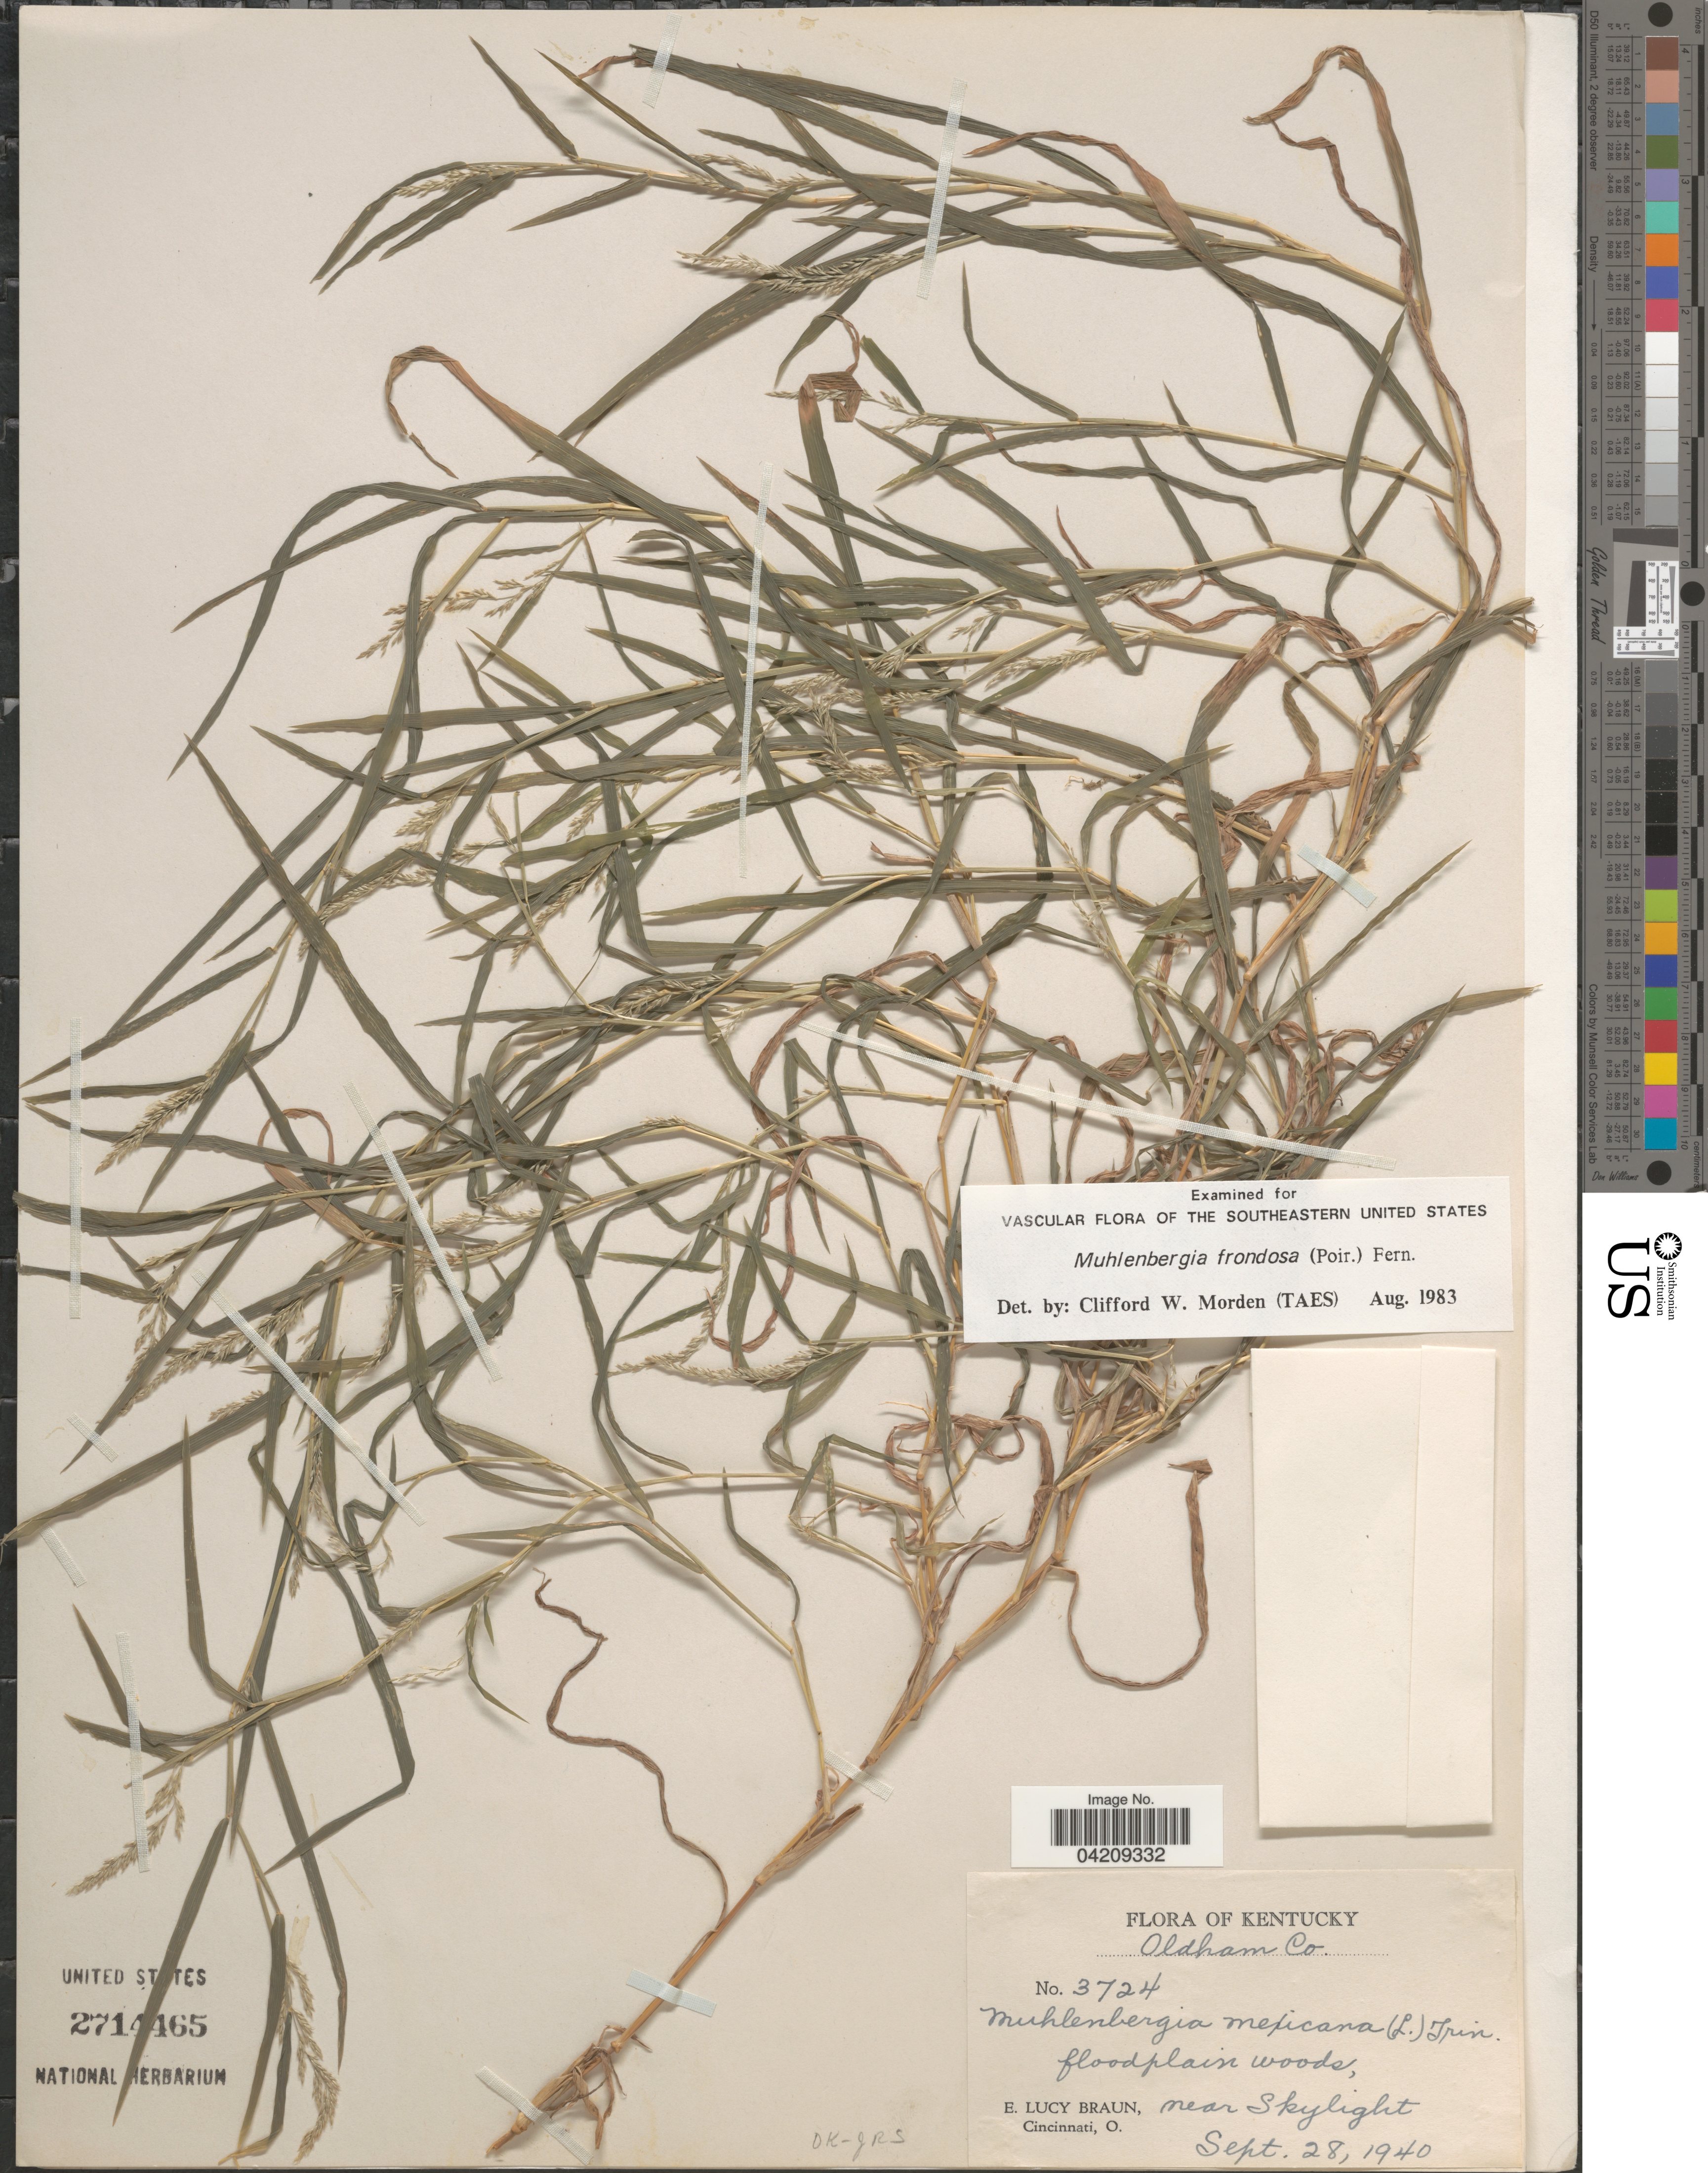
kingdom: Plantae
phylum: Tracheophyta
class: Liliopsida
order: Poales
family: Poaceae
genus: Muhlenbergia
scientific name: Muhlenbergia frondosa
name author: (Poir.) Fernald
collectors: E. L. Braun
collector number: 3724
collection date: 1940-09-28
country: United States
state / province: Kentucky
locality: Oldham Co. Floodplain woods, near Skylight.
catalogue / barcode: US 2714465